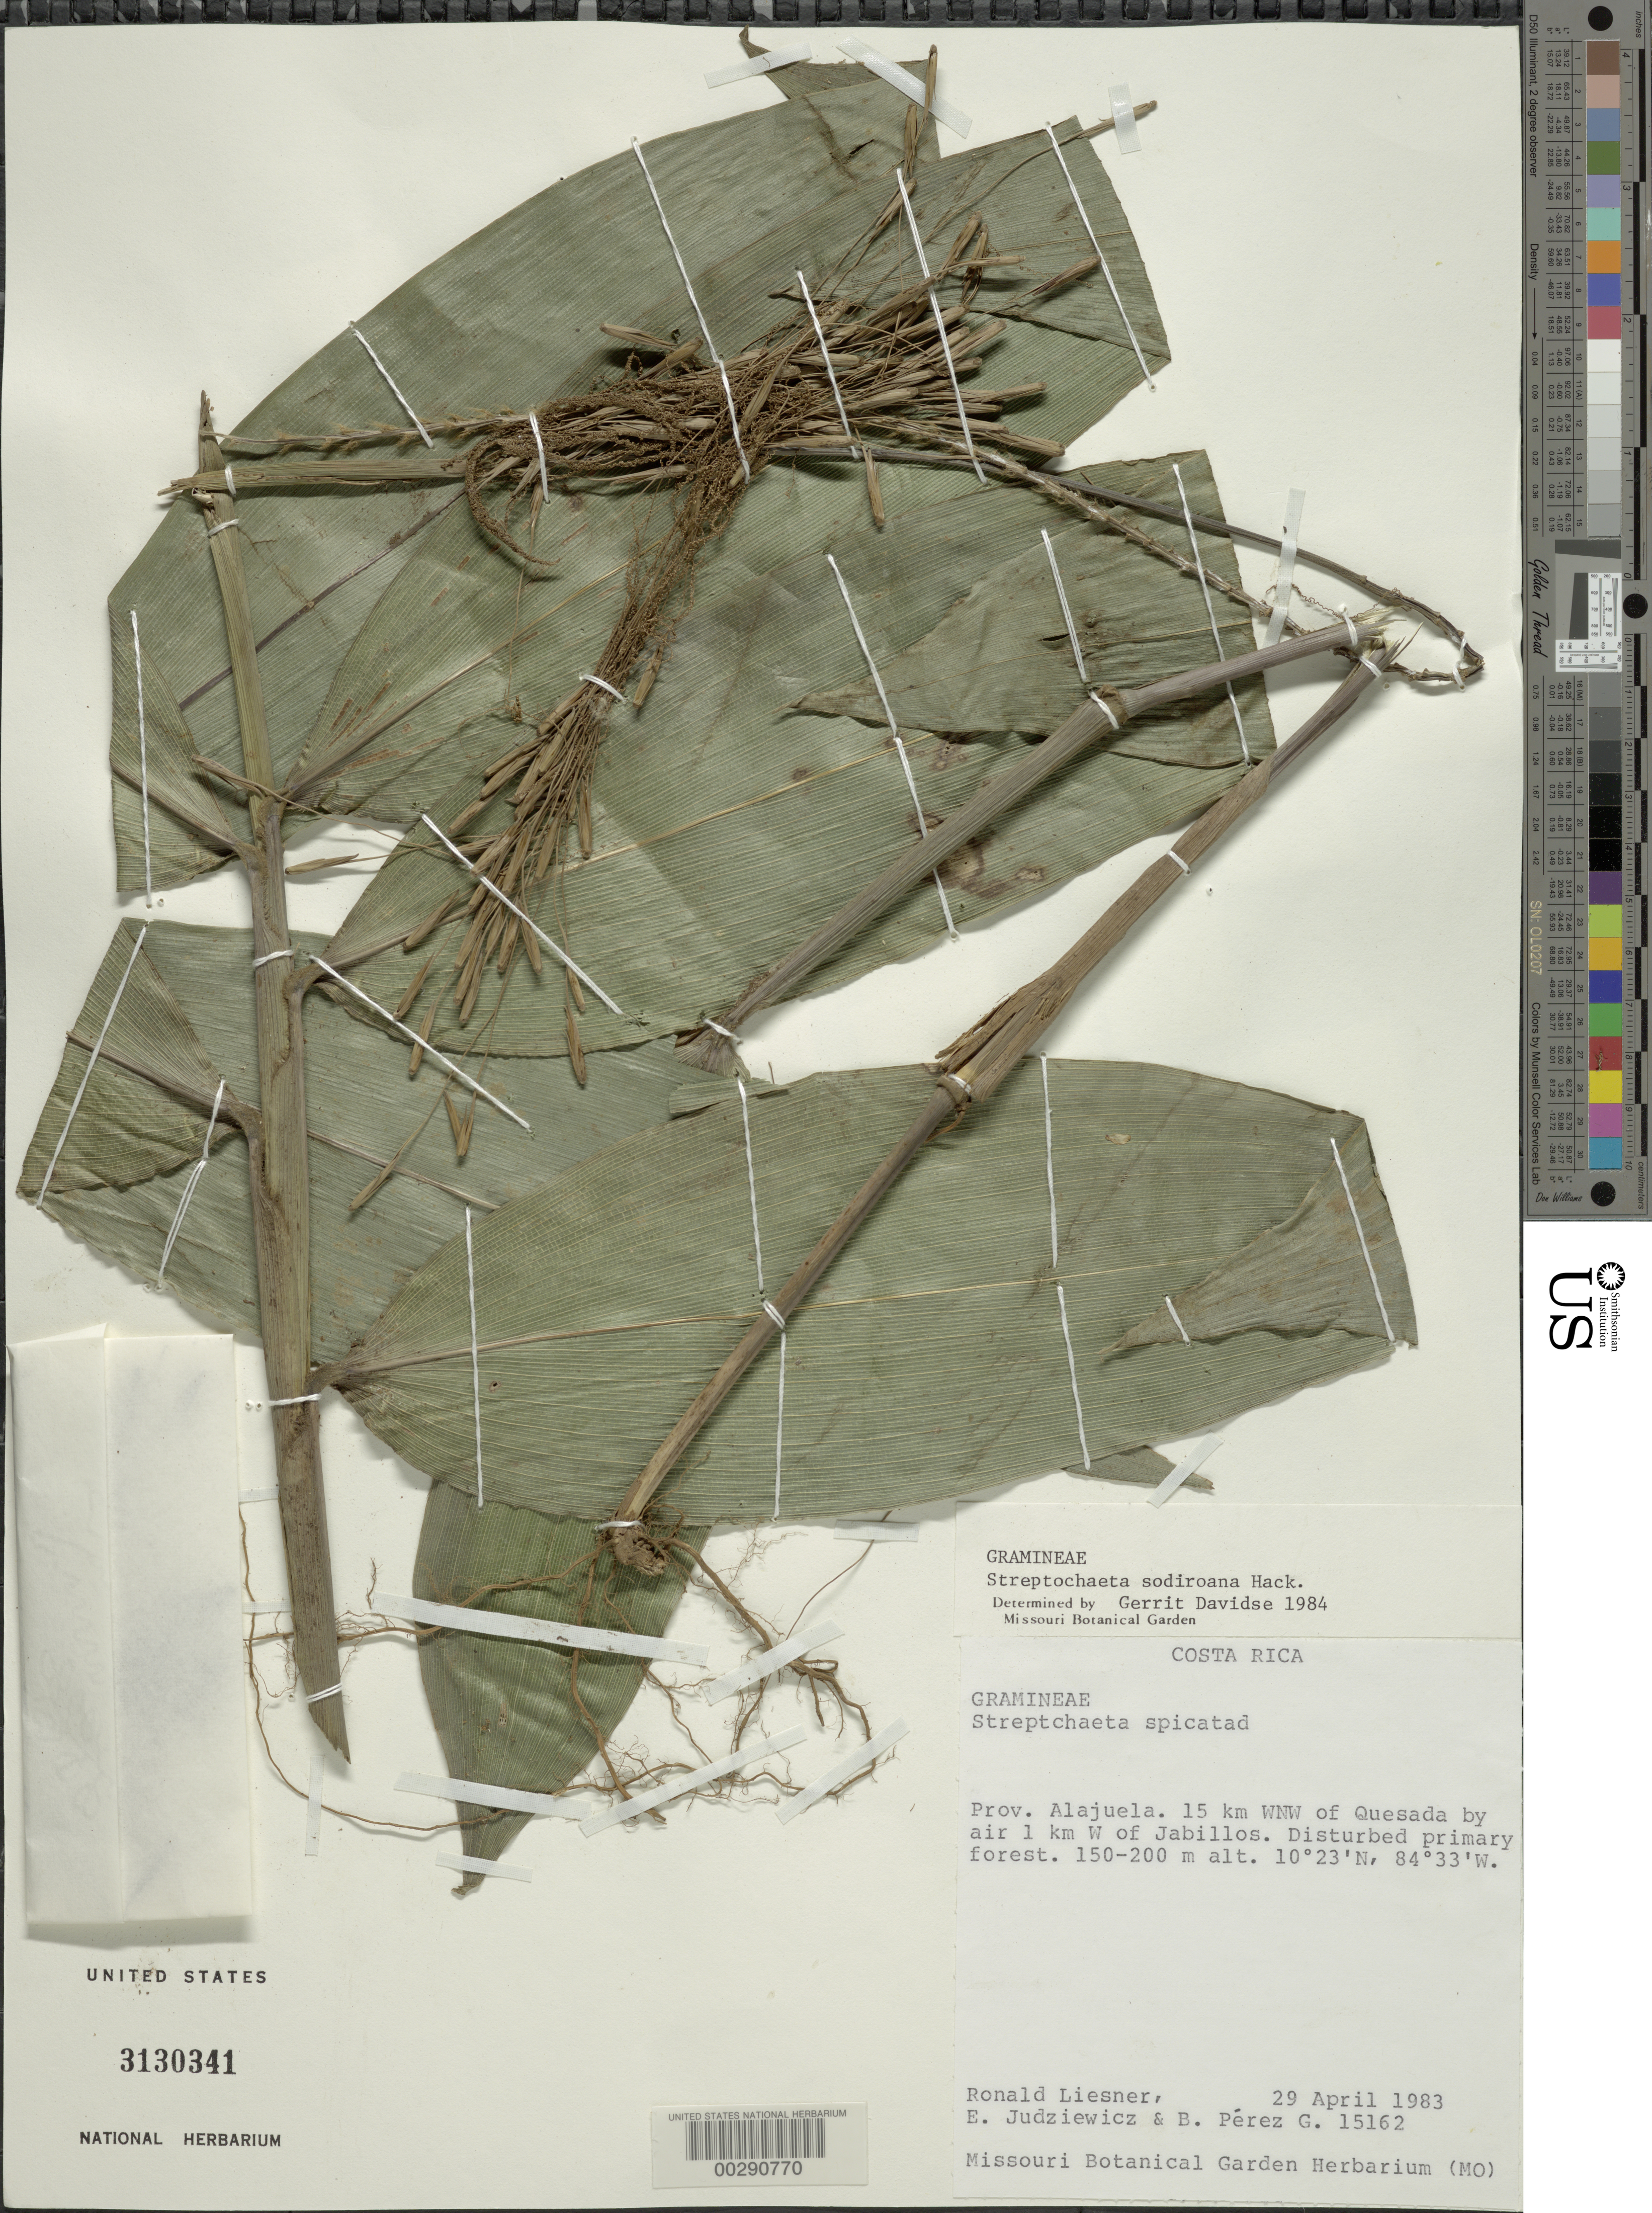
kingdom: Plantae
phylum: Tracheophyta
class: Liliopsida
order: Poales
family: Poaceae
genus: Streptochaeta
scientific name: Streptochaeta spicata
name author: Schrad. ex Nees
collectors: R. L. Liesner, E. J. Judziewicz & B. Perez G.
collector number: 15162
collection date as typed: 29 Apr 1983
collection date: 1983-04-29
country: Costa Rica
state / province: Alajuela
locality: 15 km WNW of Quesada by air and 1 km W of Jabillos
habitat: Disturbed primary forest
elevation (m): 150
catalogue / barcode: US 3130341